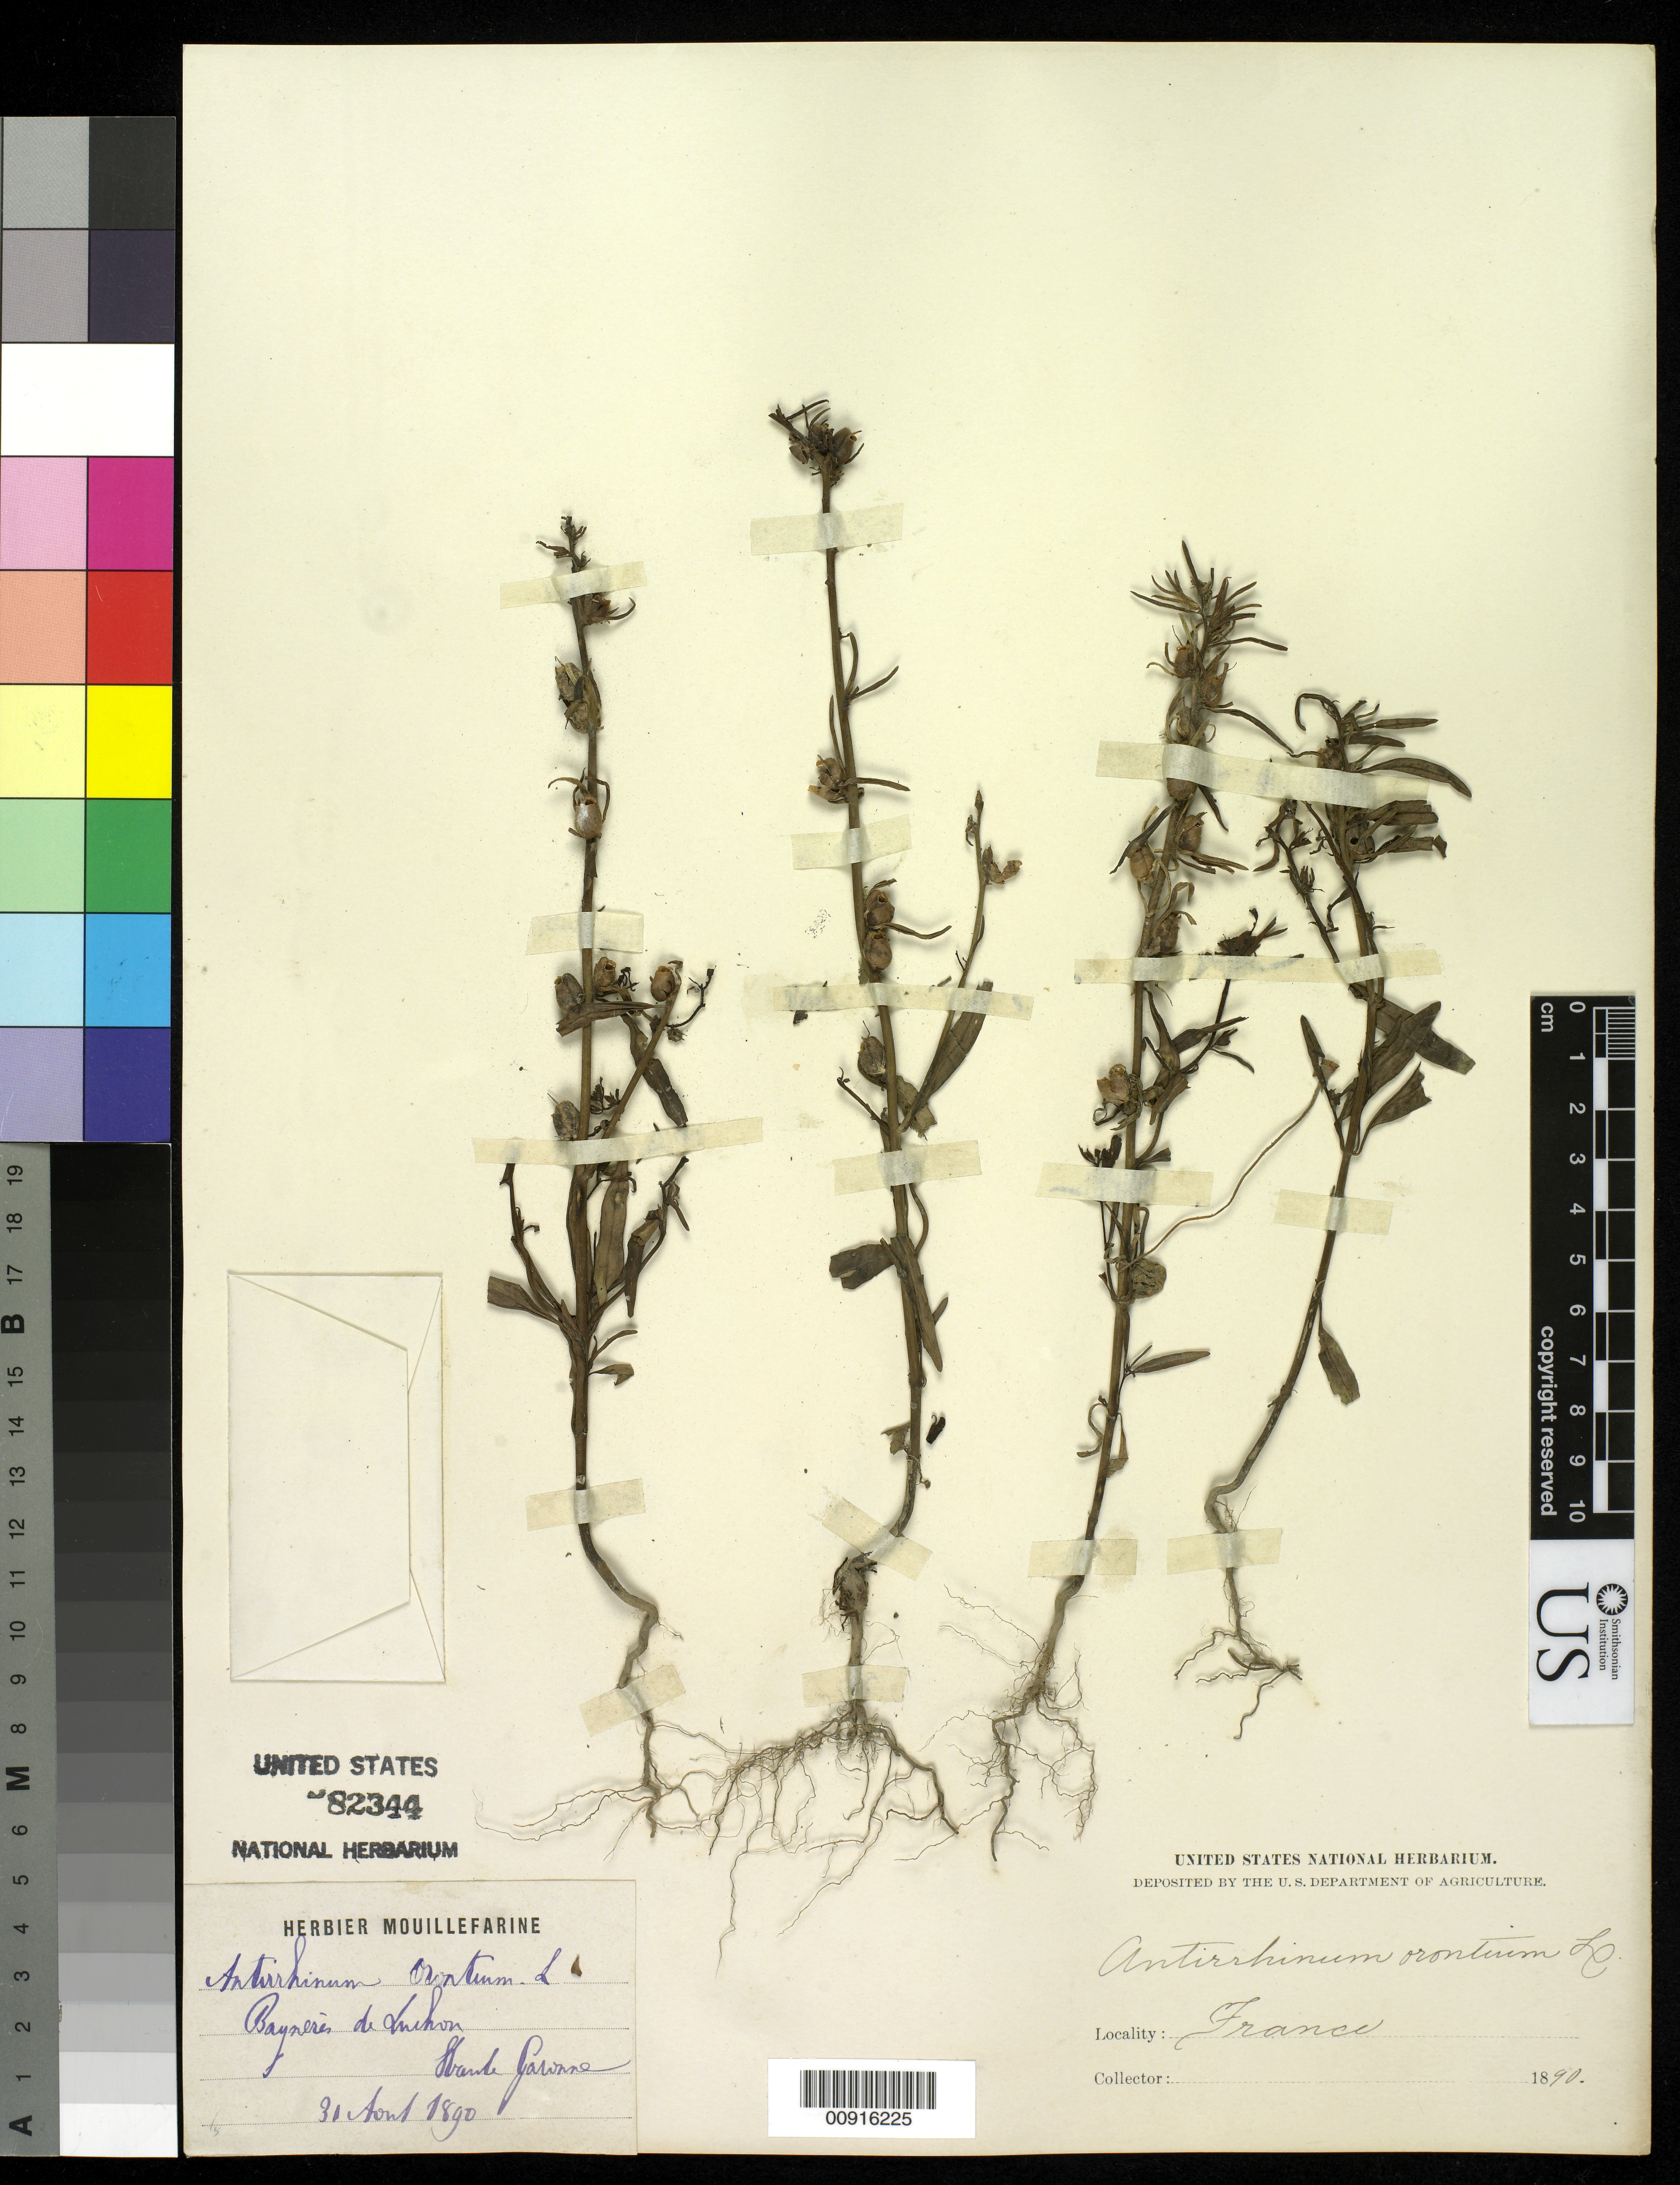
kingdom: Plantae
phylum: Tracheophyta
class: Magnoliopsida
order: Lamiales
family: Plantaginaceae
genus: Antirrhinum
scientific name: Antirrhinum orontium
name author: L.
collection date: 1890-08-31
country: France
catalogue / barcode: US 82344